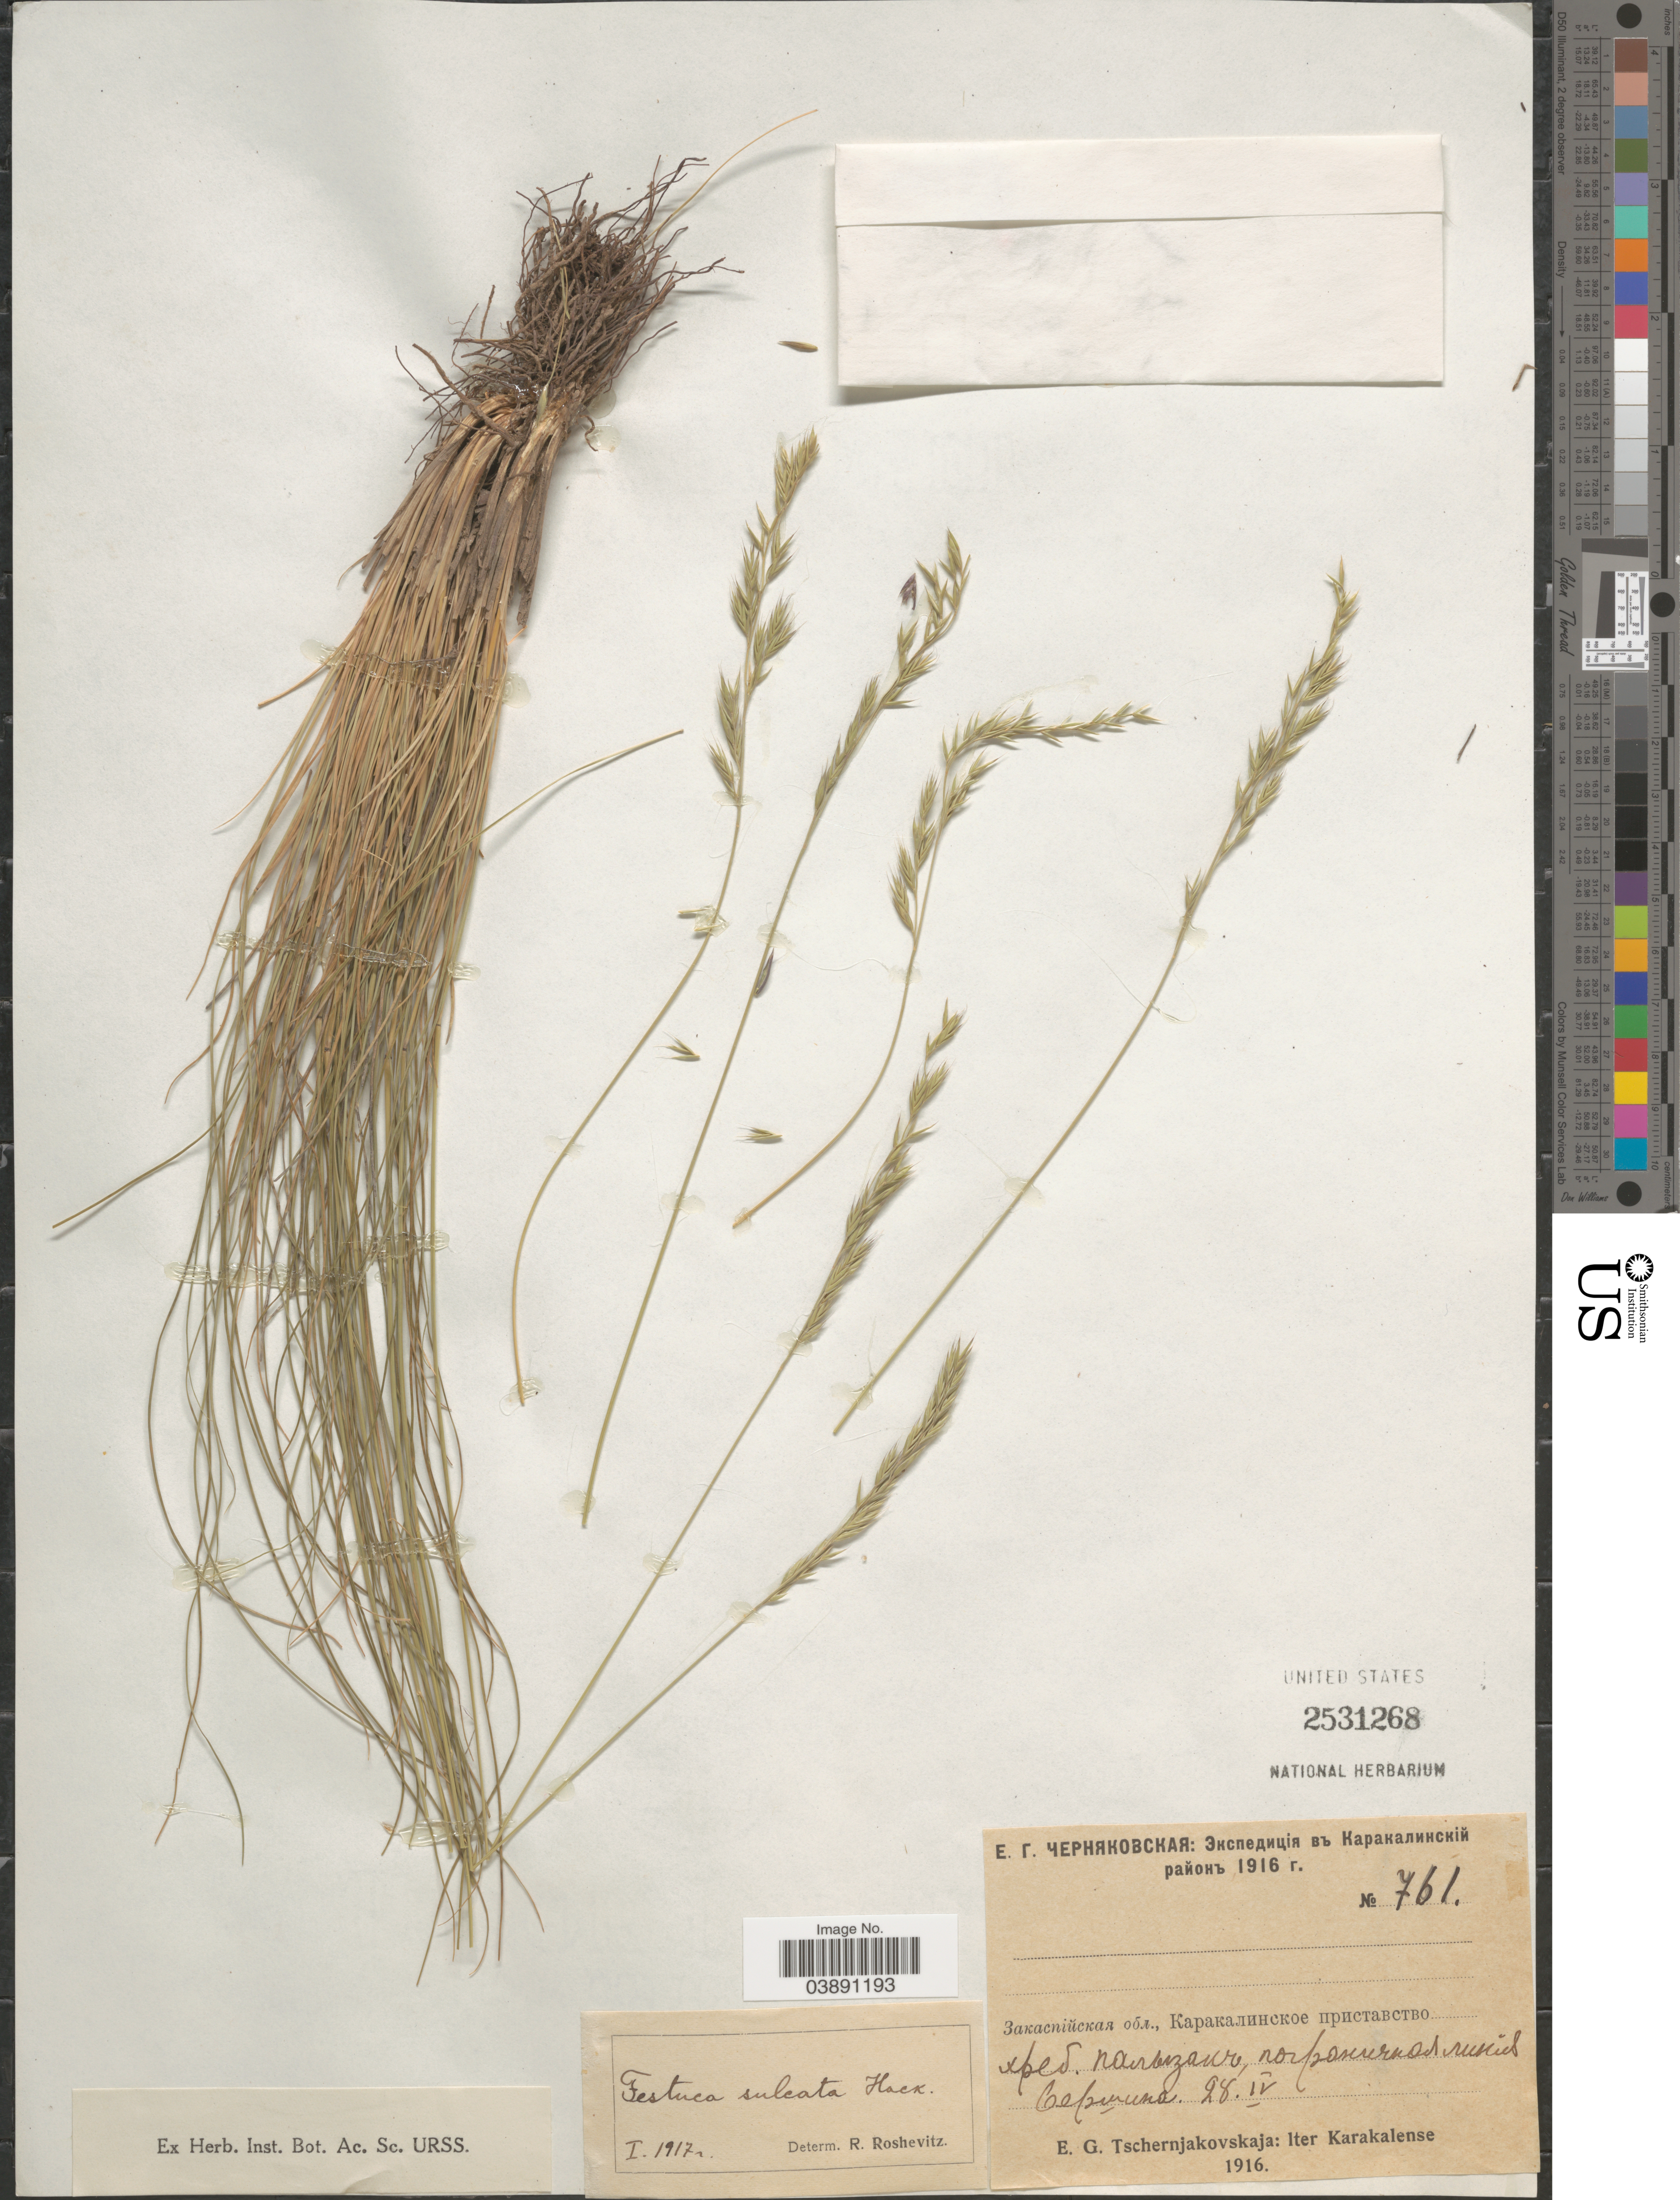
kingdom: Plantae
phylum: Tracheophyta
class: Liliopsida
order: Poales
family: Poaceae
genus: Festuca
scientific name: Festuca rupicola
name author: Heuff.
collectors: E. Tschernjakovskaja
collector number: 761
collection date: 1916-04-28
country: Turkmenistan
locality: Iter Karakalense. Palyzan Ridge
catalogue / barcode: US 2531268